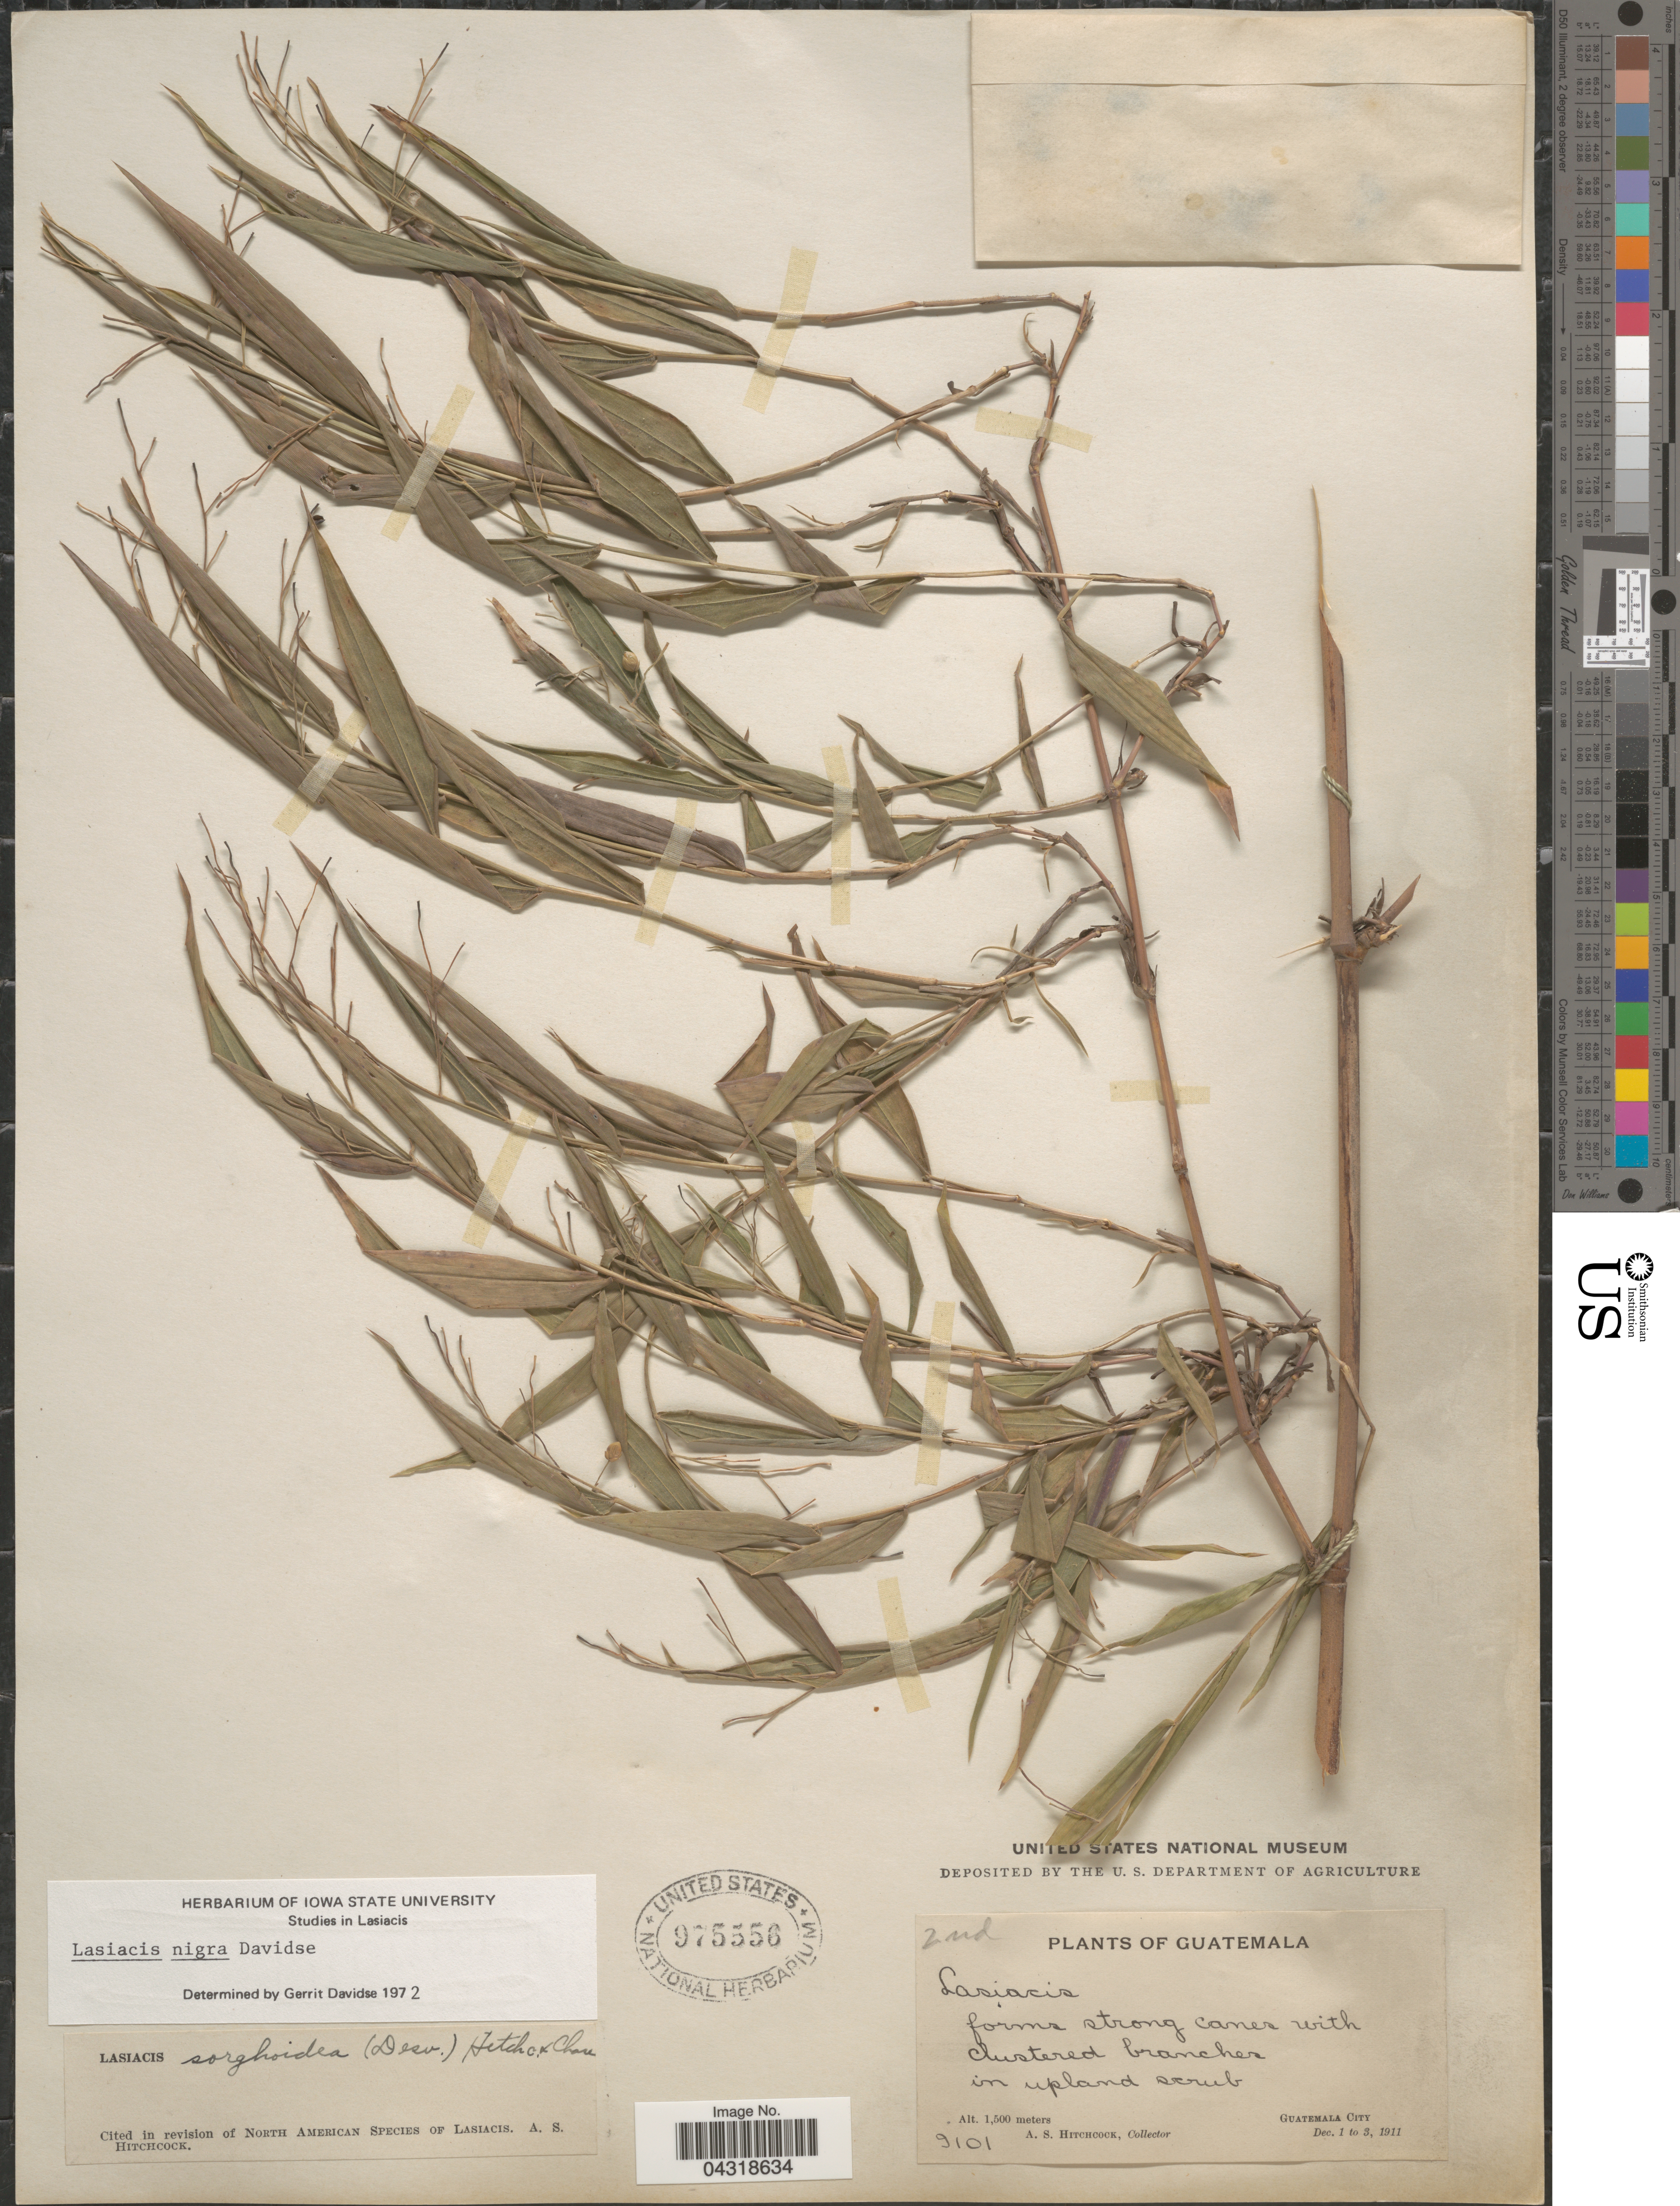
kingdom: Plantae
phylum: Tracheophyta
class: Liliopsida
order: Poales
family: Poaceae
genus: Lasiacis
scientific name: Lasiacis nigra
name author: Davidse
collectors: A. S. Hitchcock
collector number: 9101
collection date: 1911-12-01/1911-12-03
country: Guatemala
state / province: Guatemala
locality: Guatemala City.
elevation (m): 1500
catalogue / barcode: US 975556